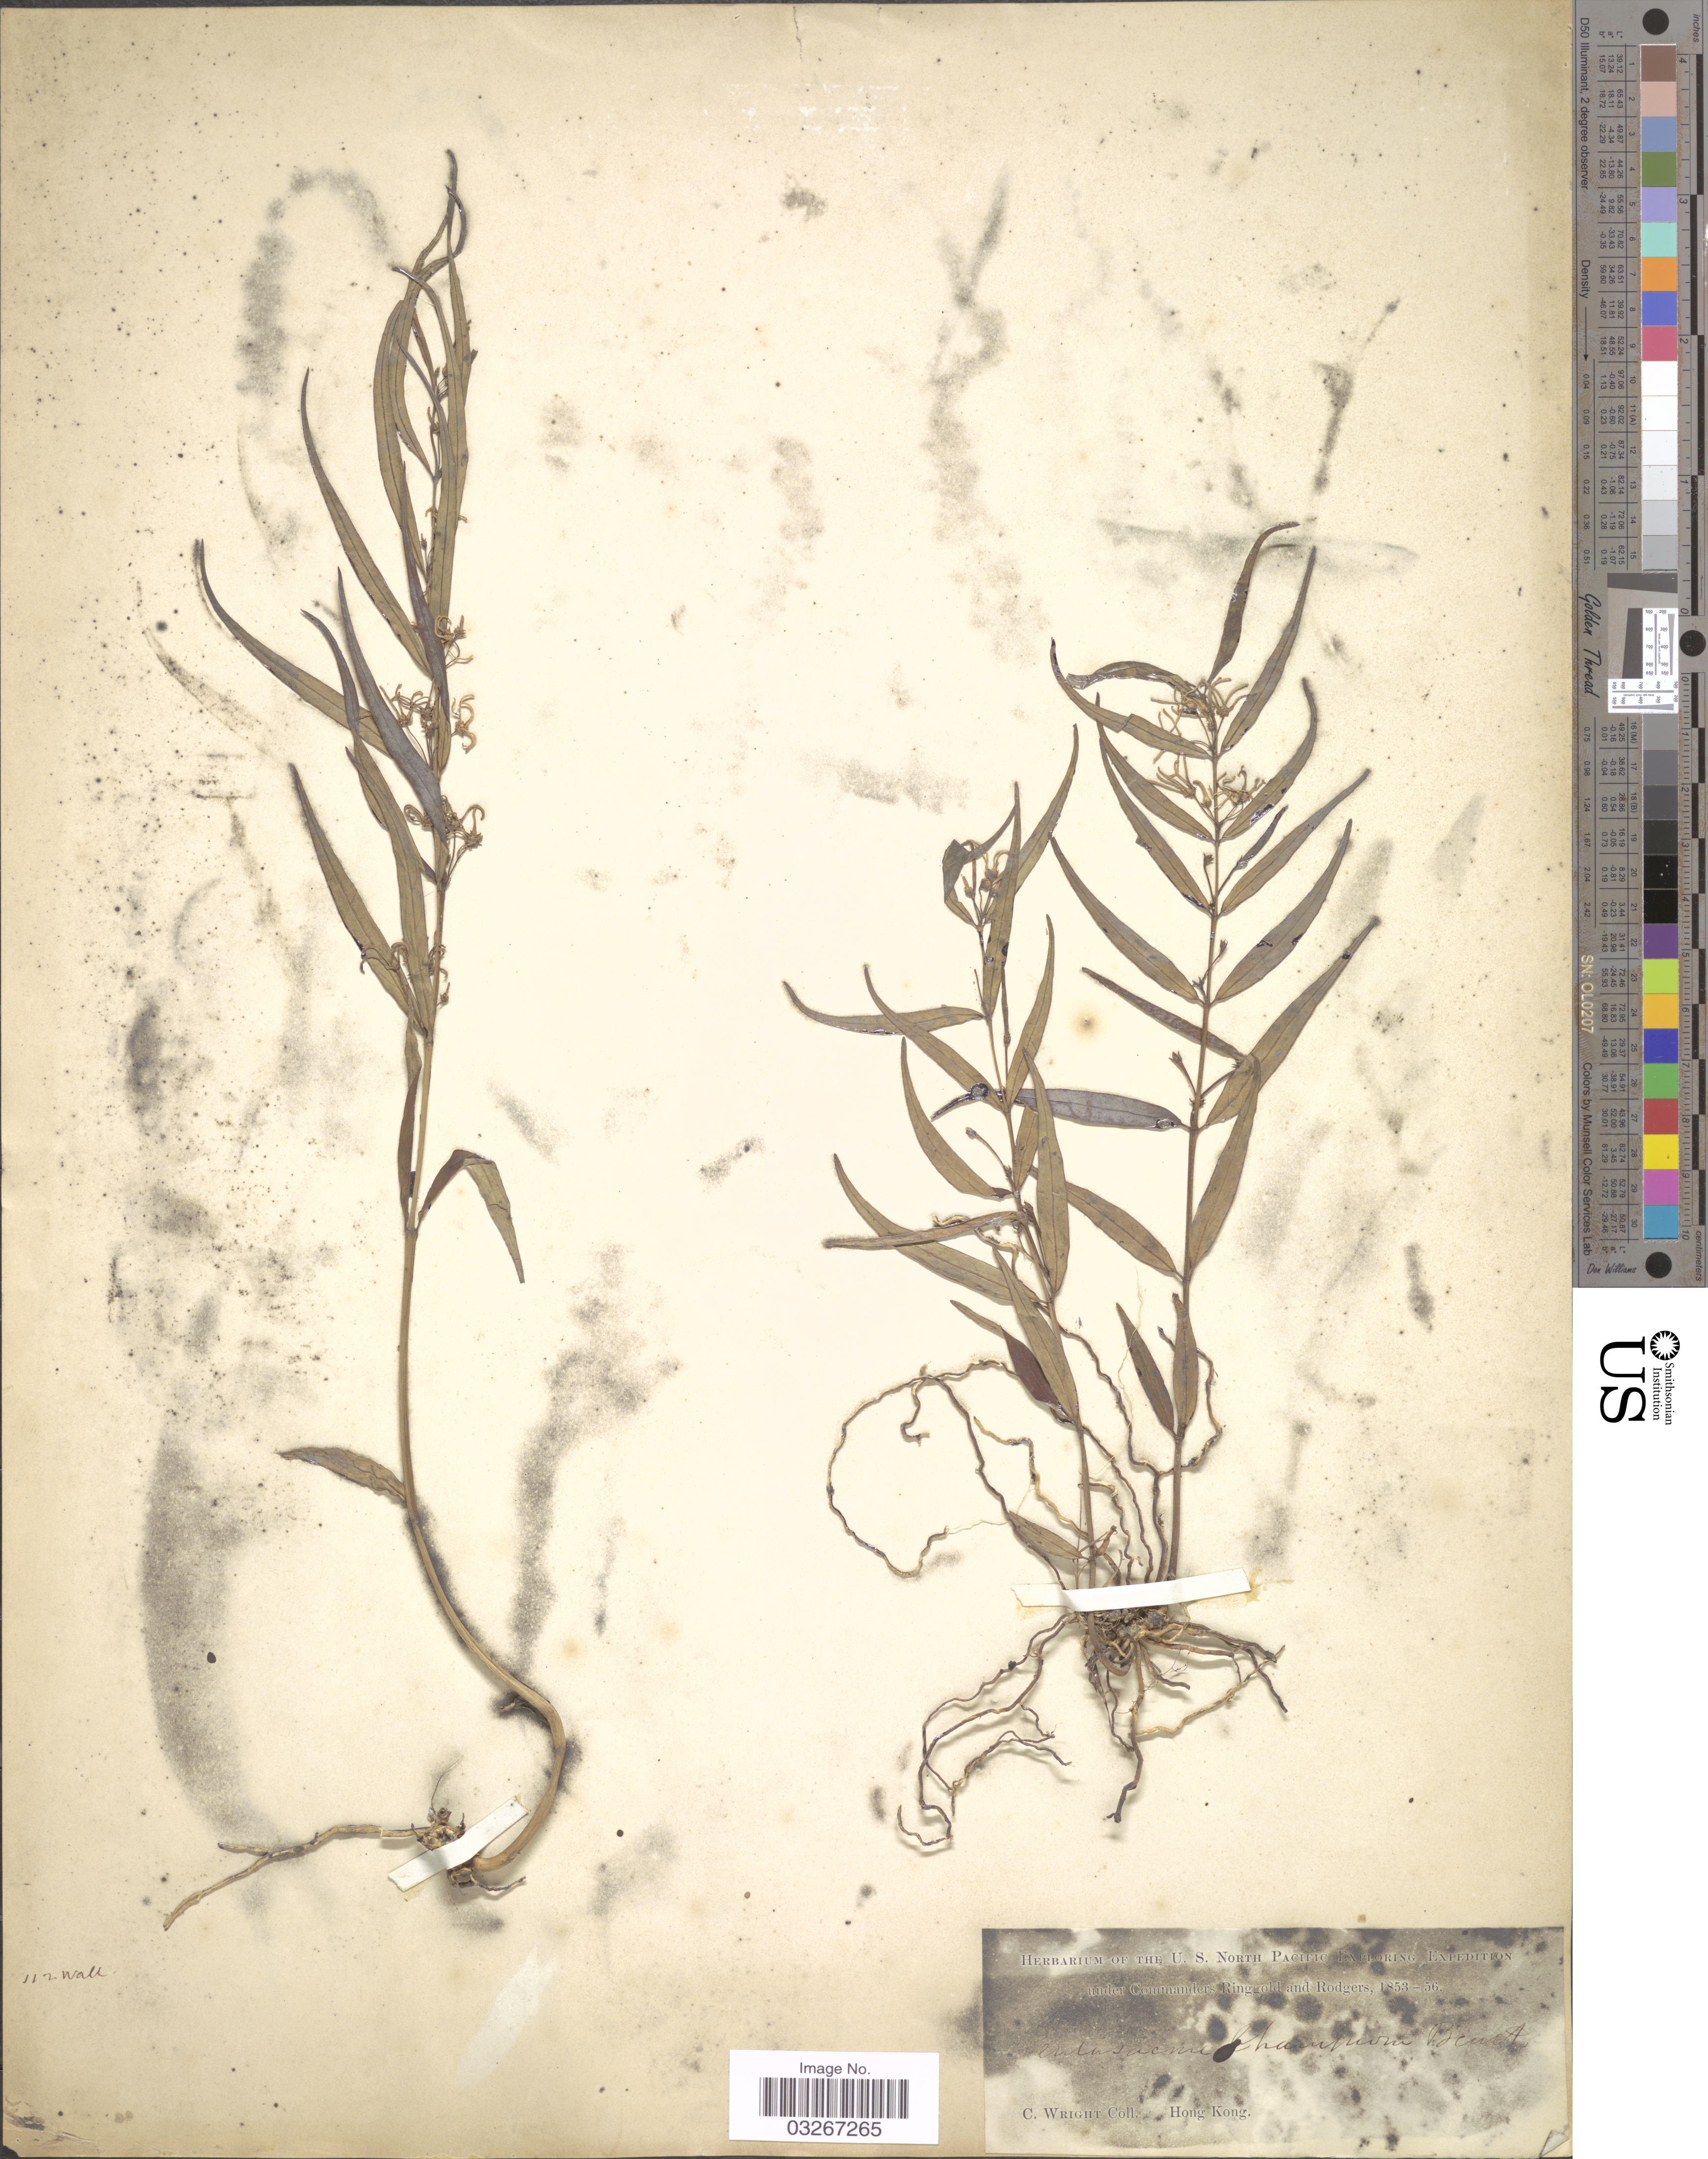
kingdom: Plantae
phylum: Tracheophyta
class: Magnoliopsida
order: Gentianales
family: Apocynaceae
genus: Pentasacme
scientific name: Pentasacme caudatum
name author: Wall. ex Wight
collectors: C. Wright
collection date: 1853/1856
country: China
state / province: Hong Kong